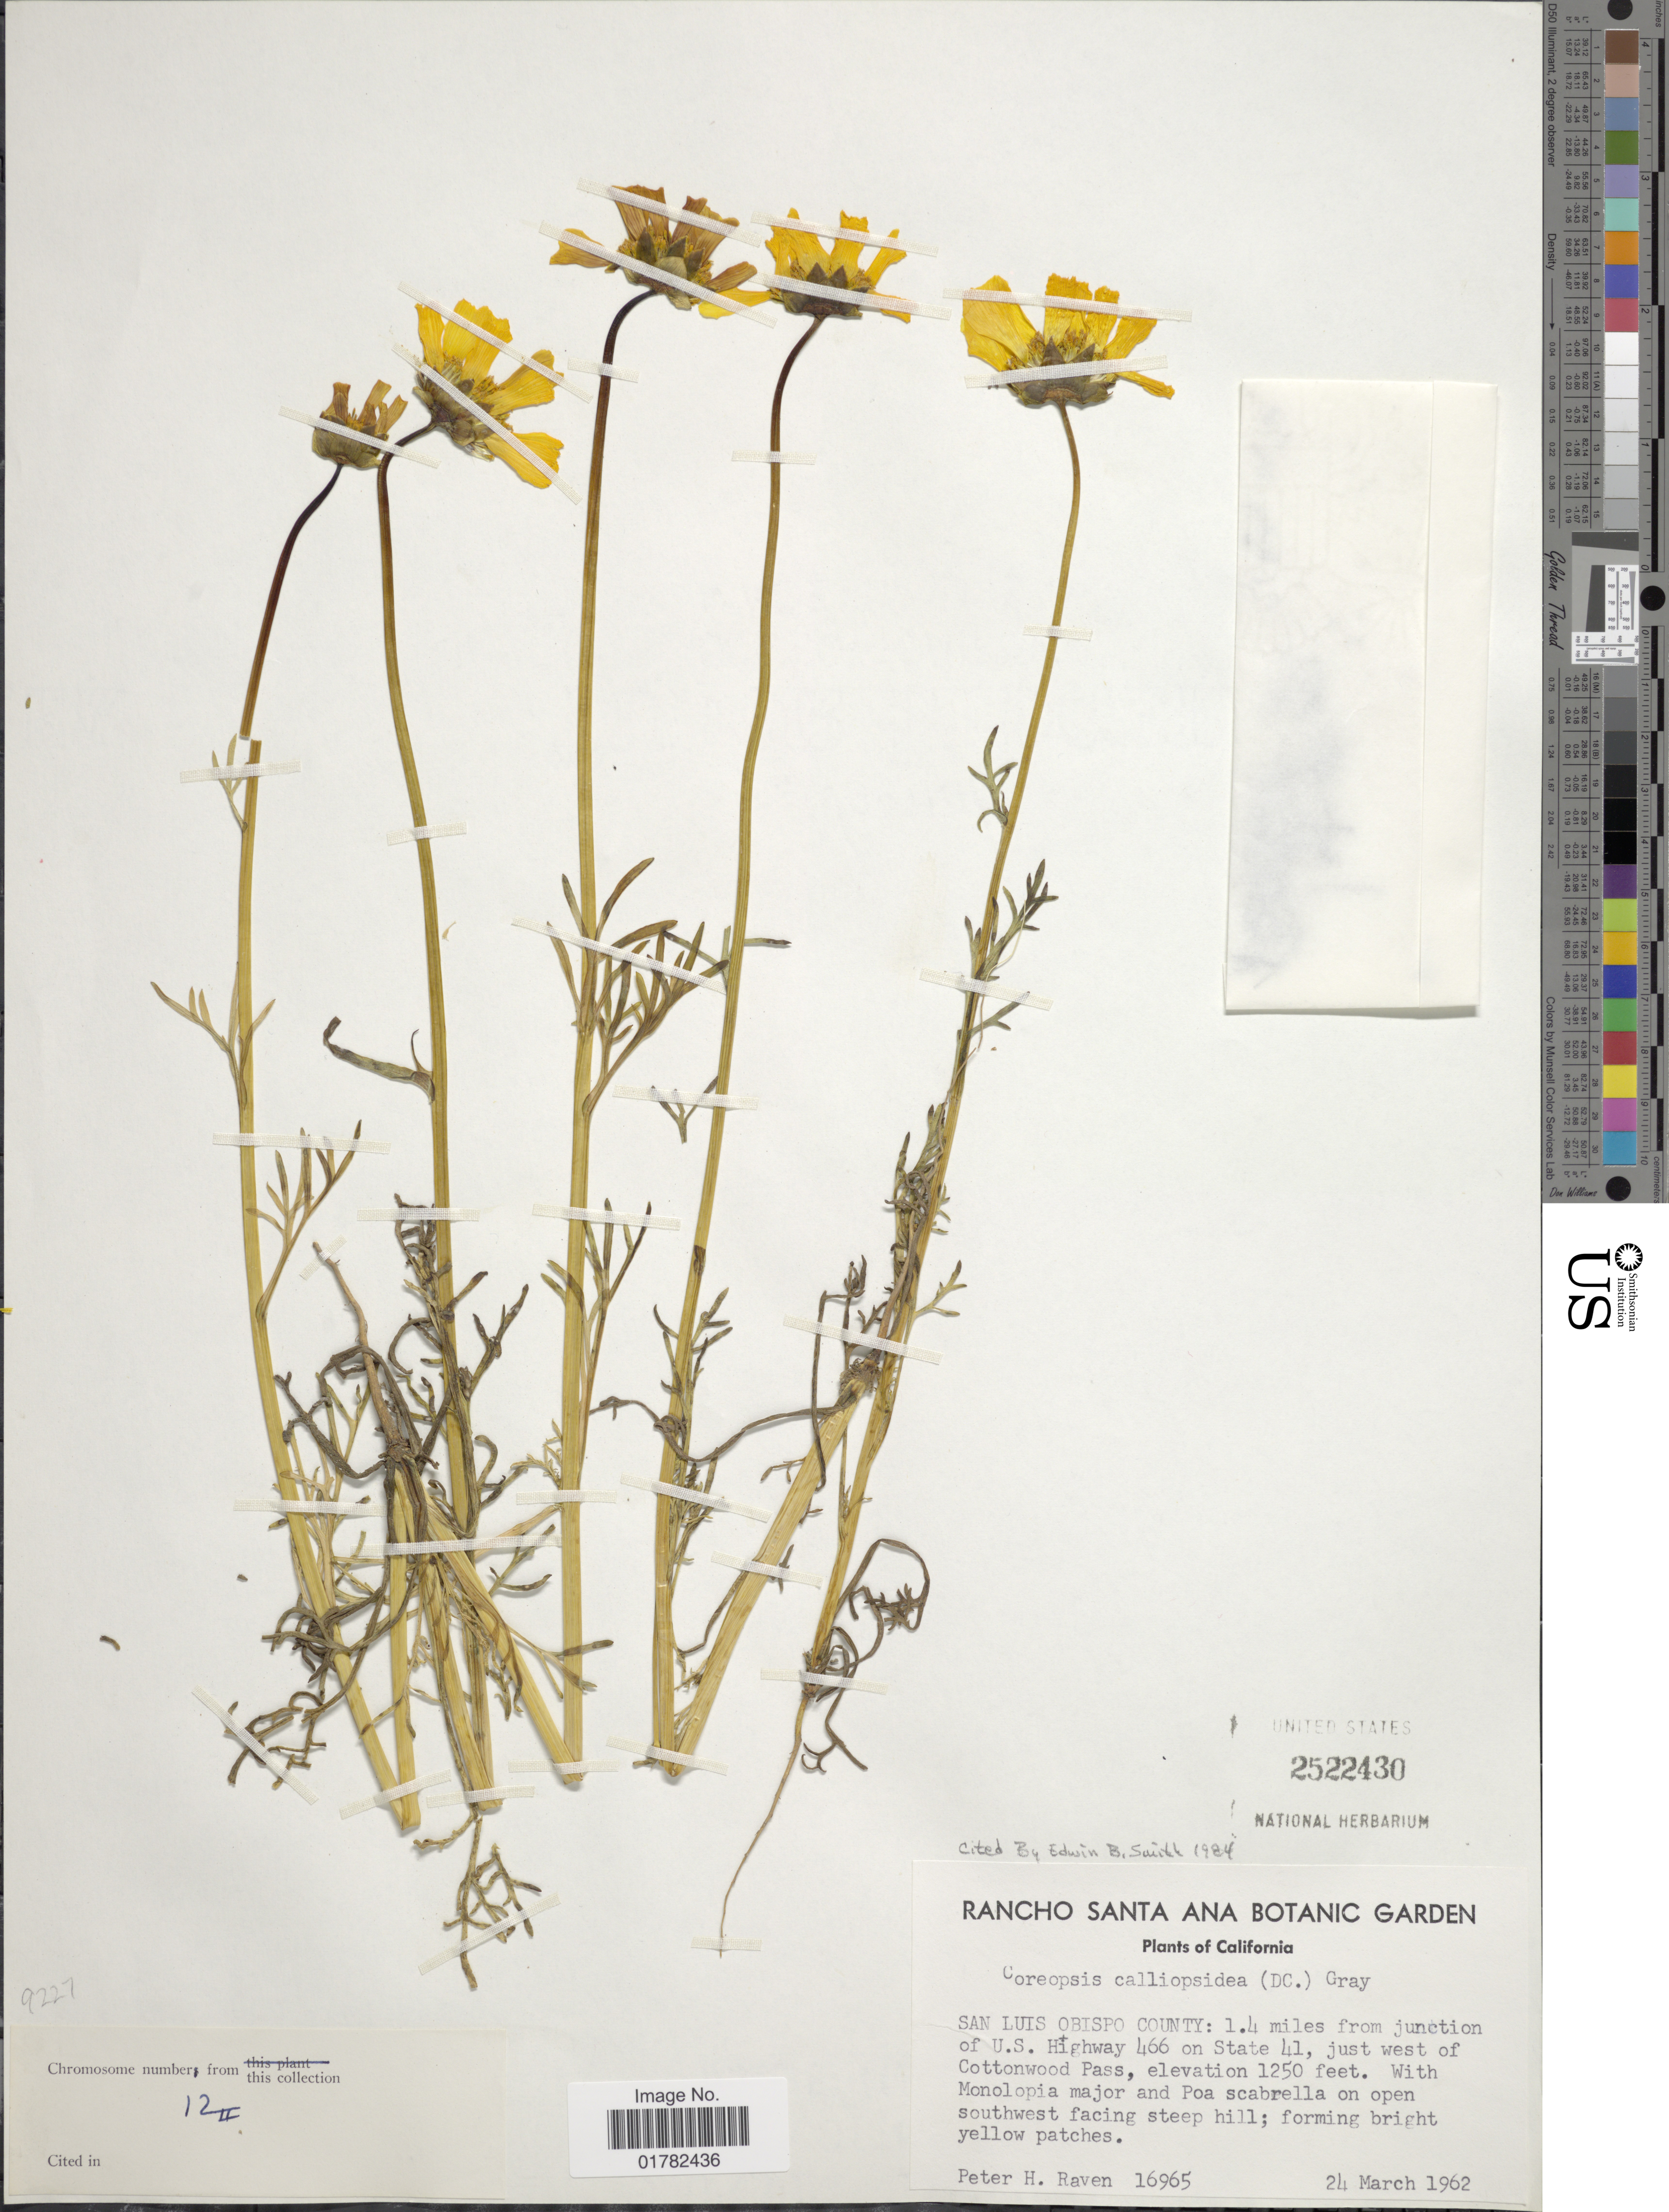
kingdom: Plantae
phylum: Tracheophyta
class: Magnoliopsida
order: Asterales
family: Asteraceae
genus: Coreopsis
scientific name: Coreopsis calliopsidea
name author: (DC.) A. Gray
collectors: P. Raven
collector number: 16965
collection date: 1962-03-24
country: United States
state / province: California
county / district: San Luis Obispo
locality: San Luis Obispo County: 1.4 miles from junction of U,S, Highway 466 on State 41, just west of Cottonwood Pass, on open southwest facing steep hill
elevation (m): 381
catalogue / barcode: US 2522430